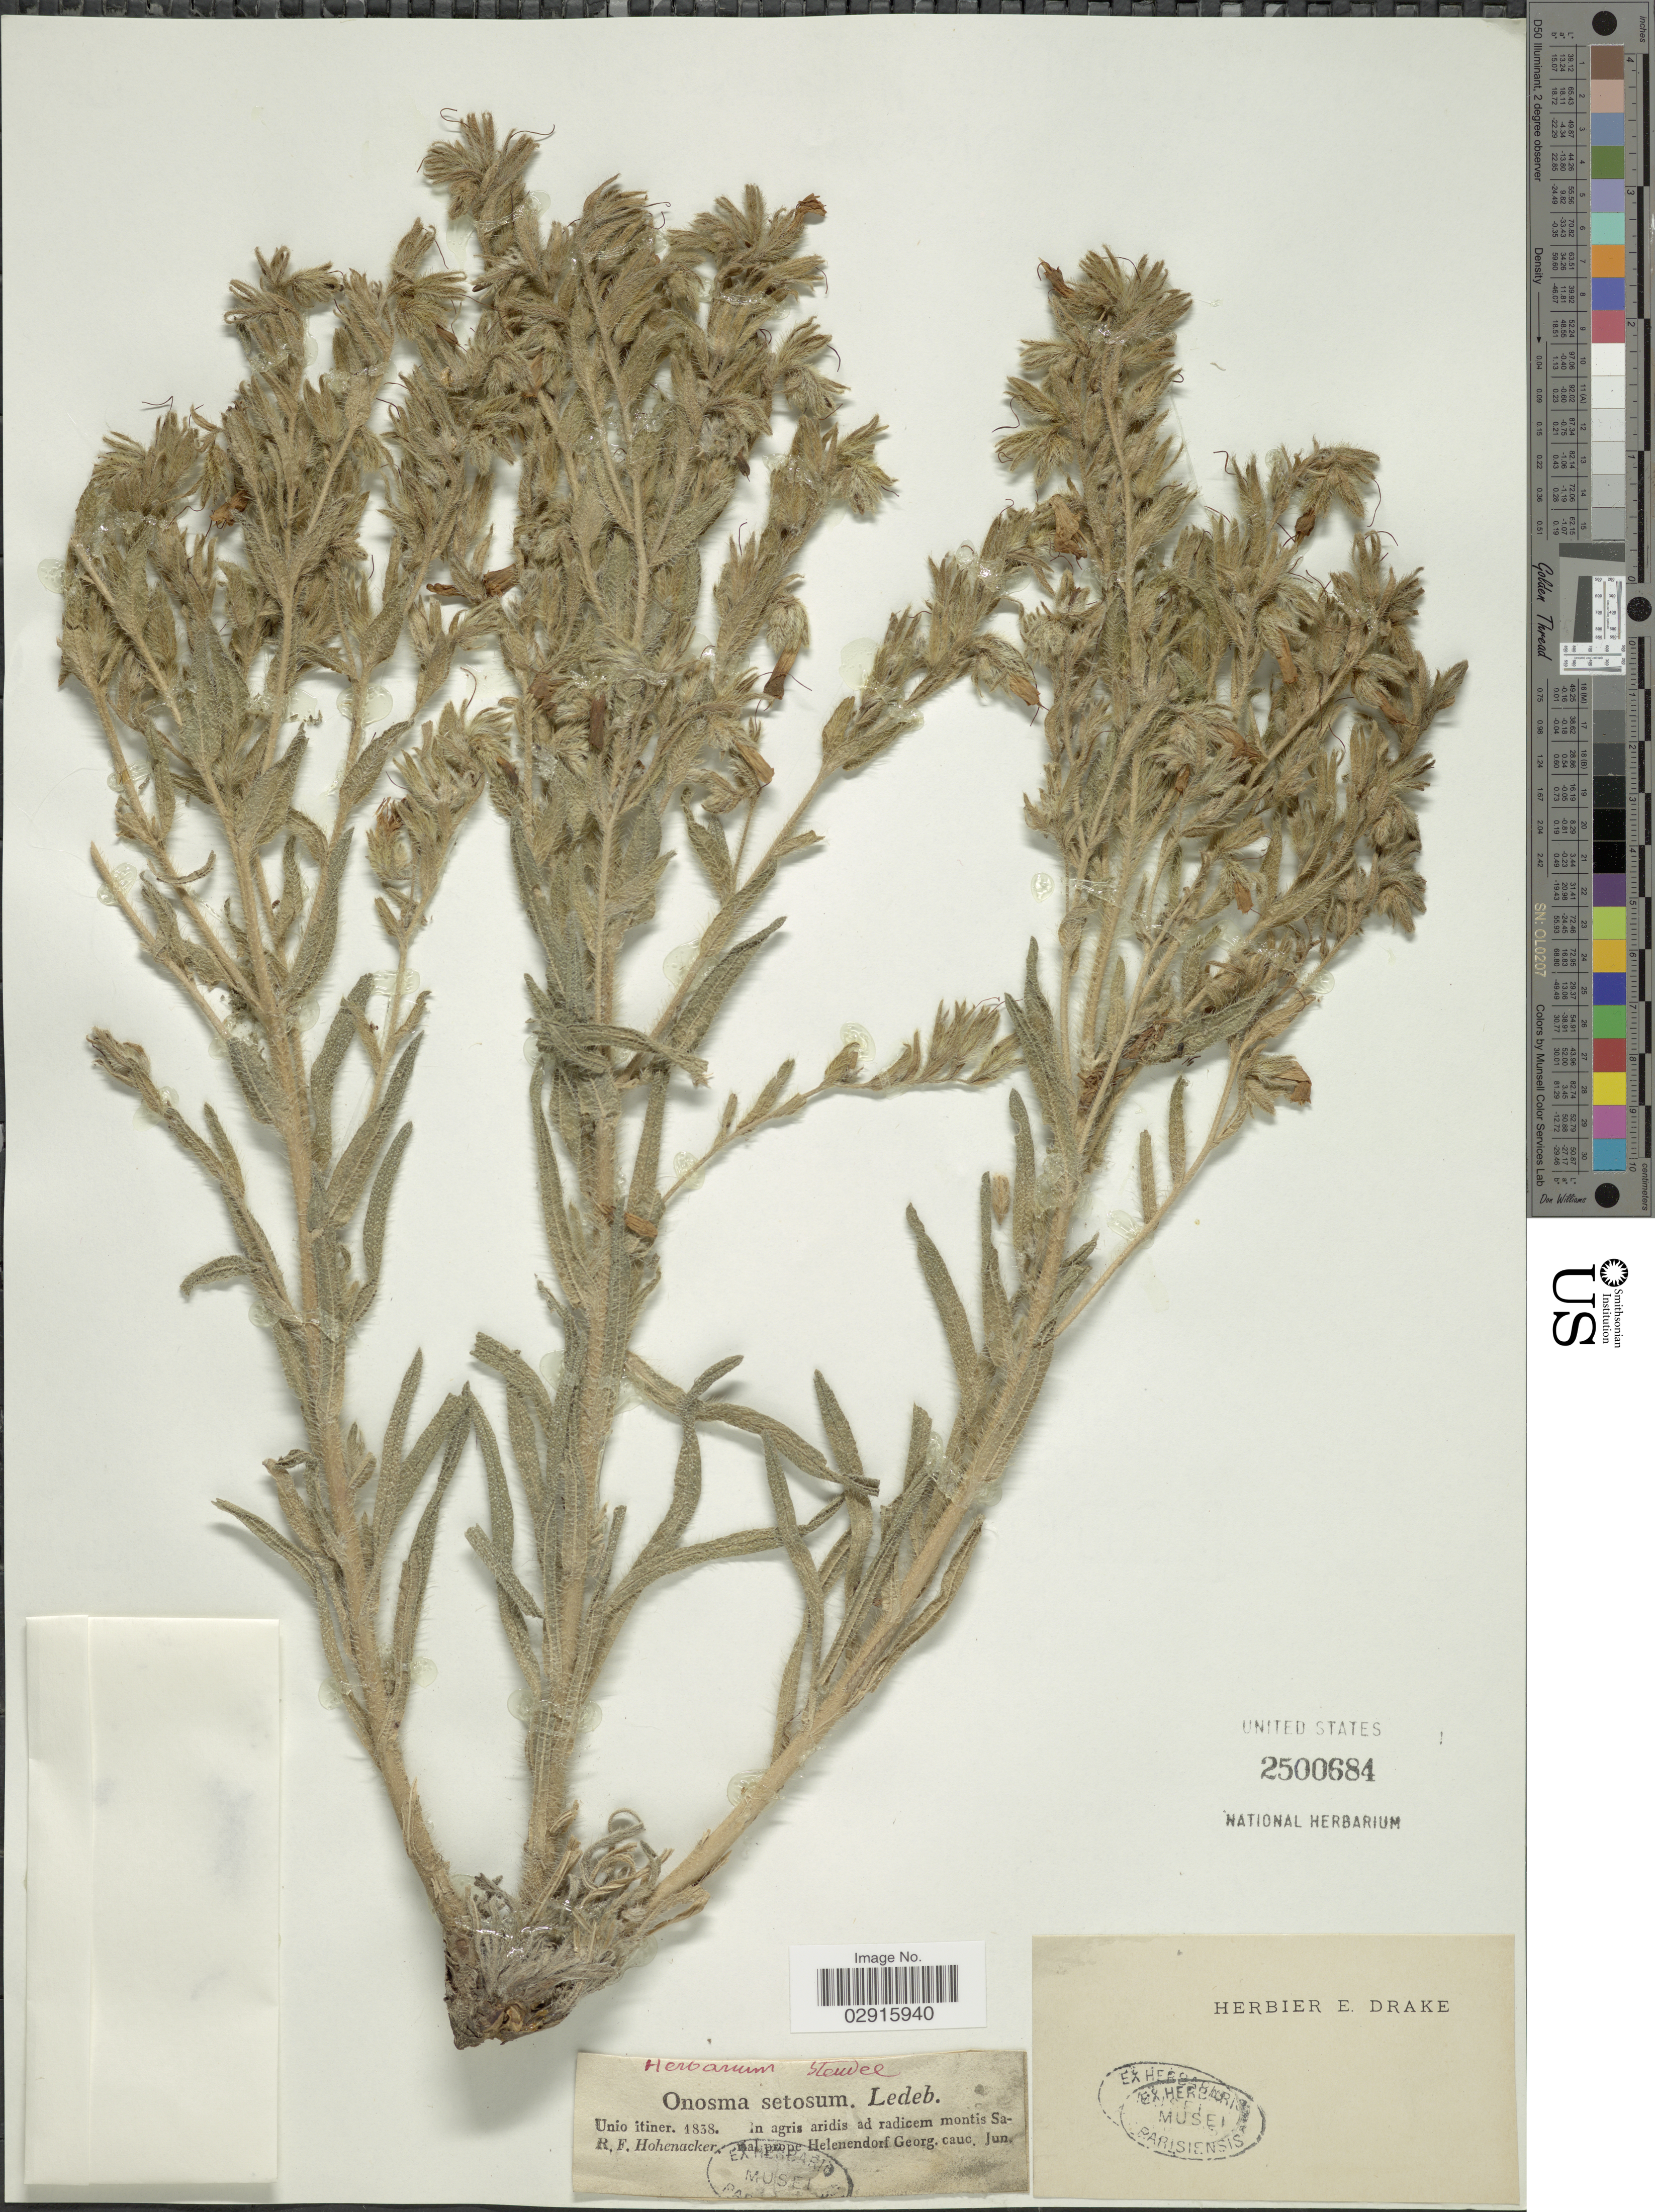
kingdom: Plantae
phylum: Tracheophyta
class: Magnoliopsida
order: Boraginales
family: Boraginaceae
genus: Onosma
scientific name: Onosma setosa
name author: Ledeb.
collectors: R. F. Hohenacker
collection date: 1838-06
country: Azerbaijan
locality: In agris aridis ad radicem montis Samal [interpreted] prope Helenendorf Georg. cauc.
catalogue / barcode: US 2500684